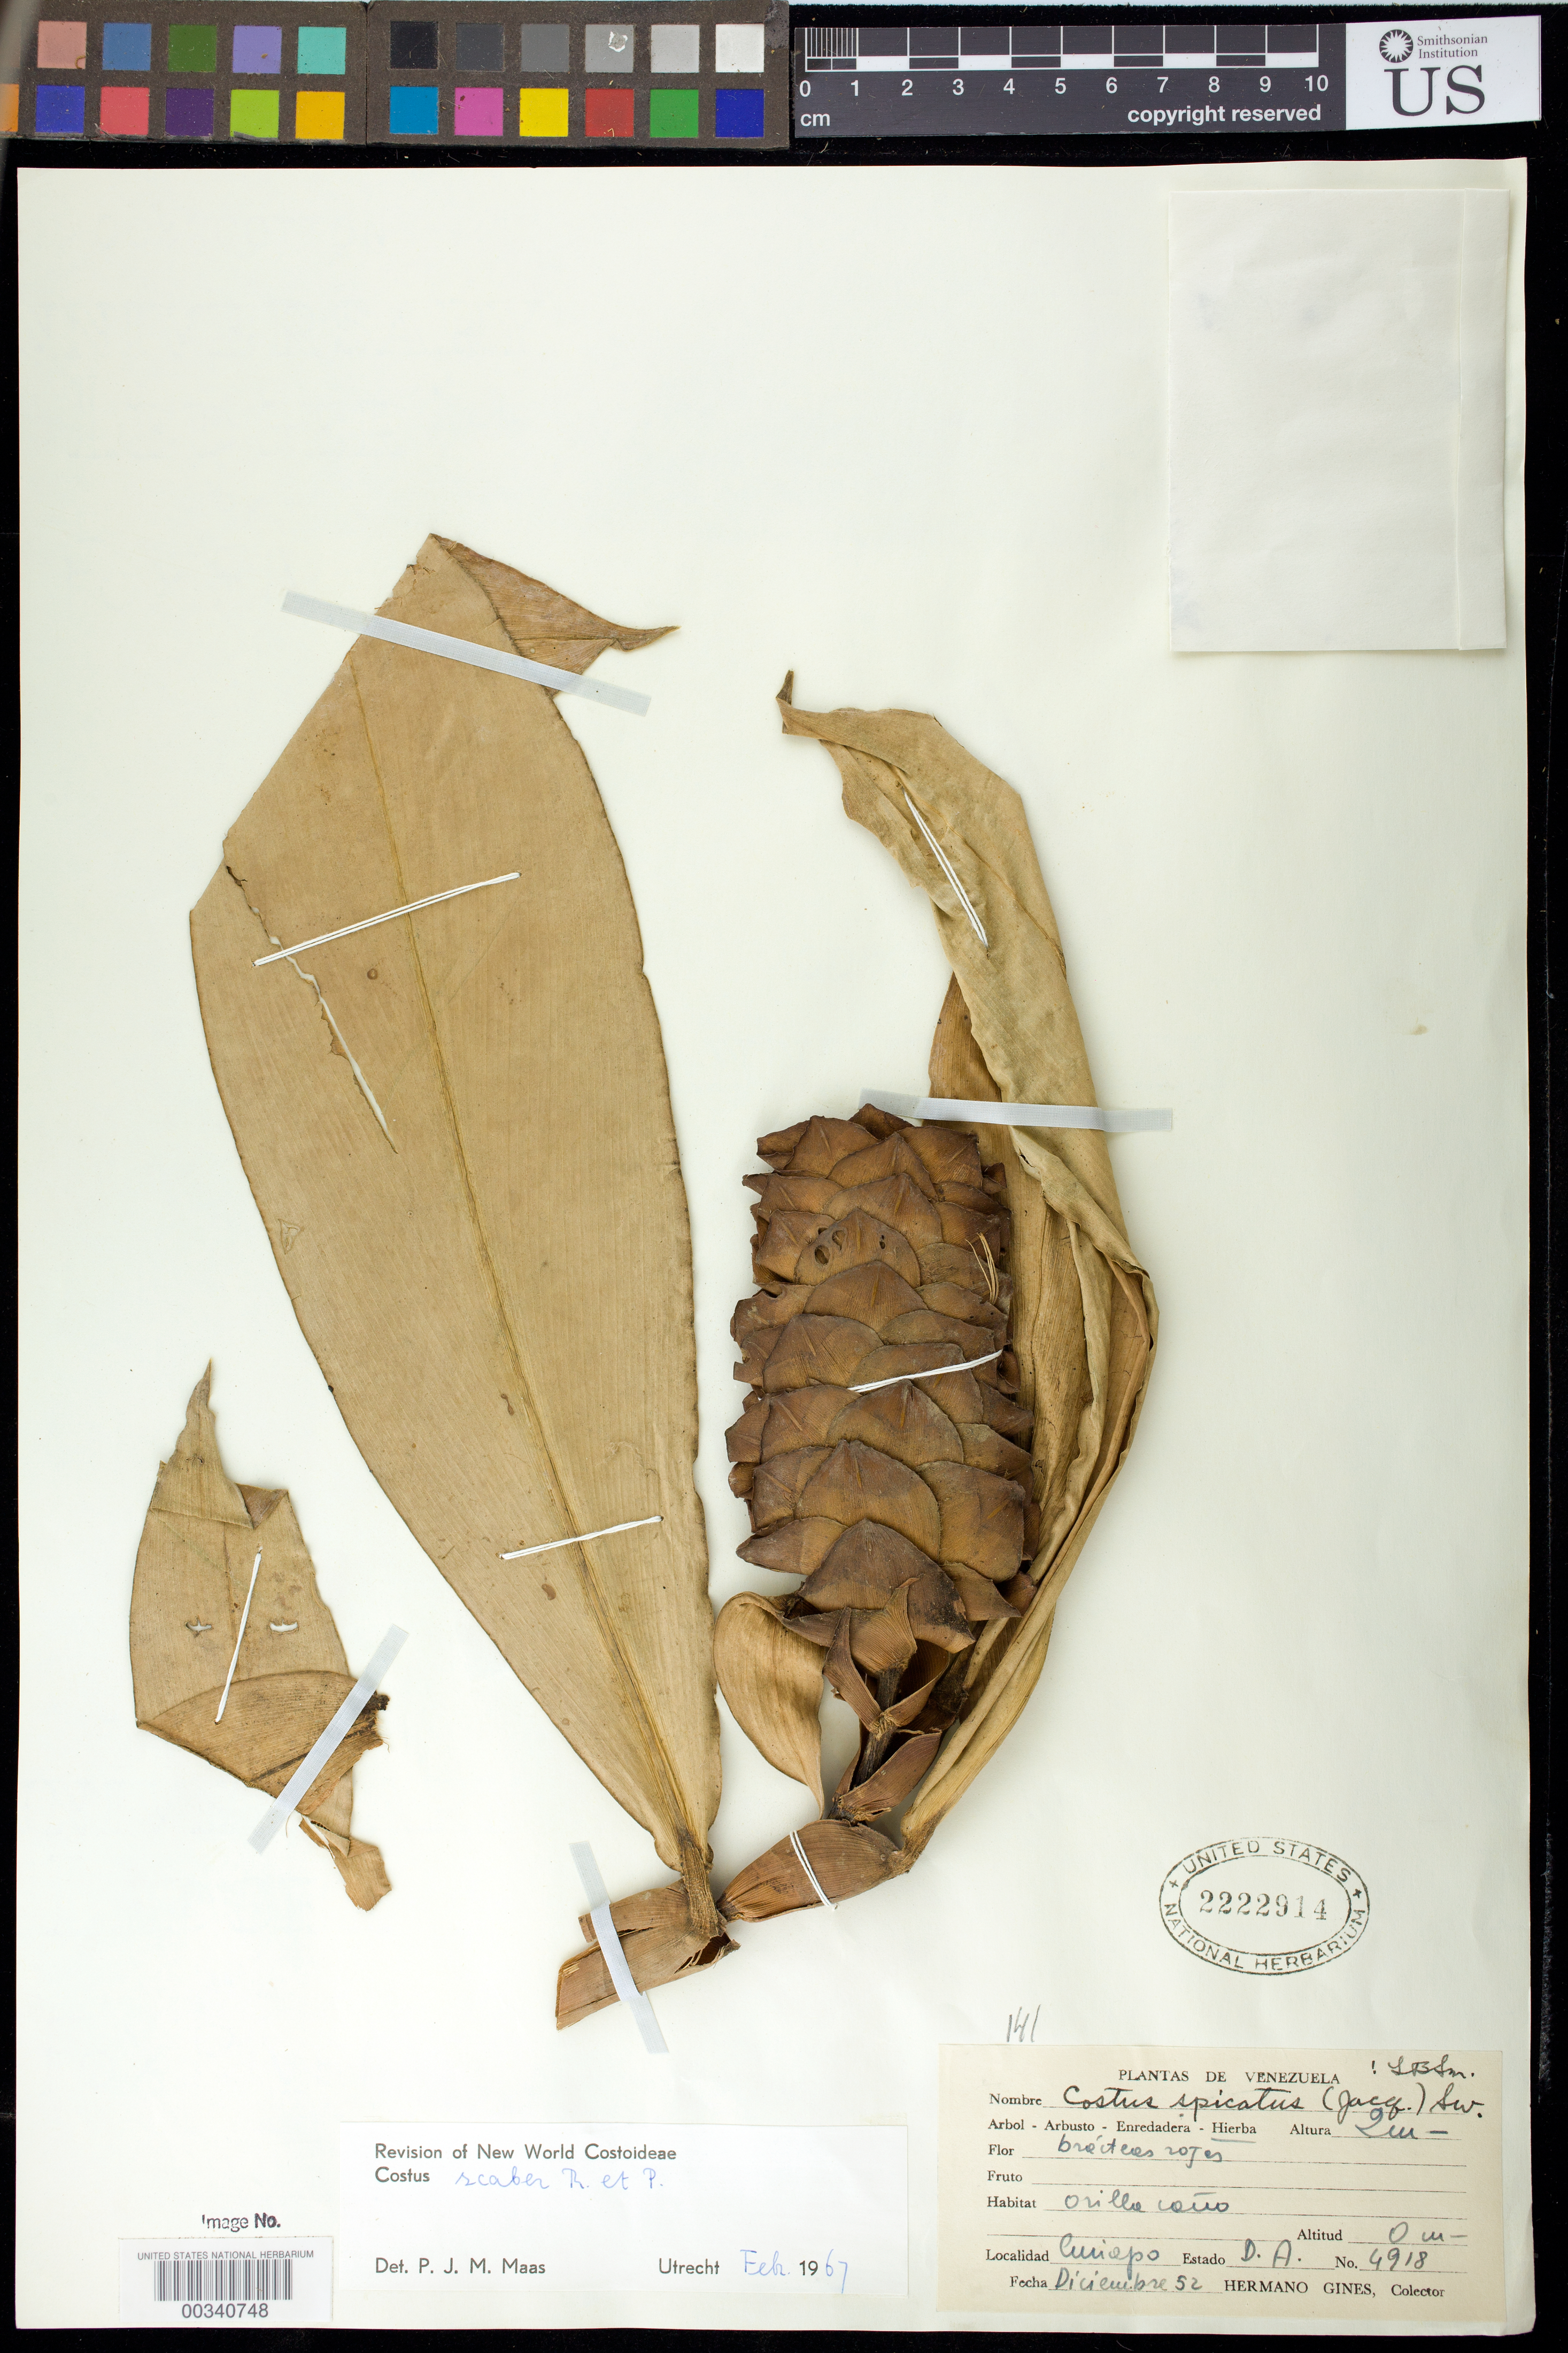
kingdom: Plantae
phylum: Tracheophyta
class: Liliopsida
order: Zingiberales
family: Costaceae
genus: Costus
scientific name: Costus scaber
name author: Ruiz & Pav.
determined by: Maas, Paul J. M.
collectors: Bro. Gines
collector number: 4918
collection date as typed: Dec 1952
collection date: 1952-12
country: Venezuela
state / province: Delta Amacuro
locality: Curiopo, estado d.a.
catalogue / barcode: US 2222914